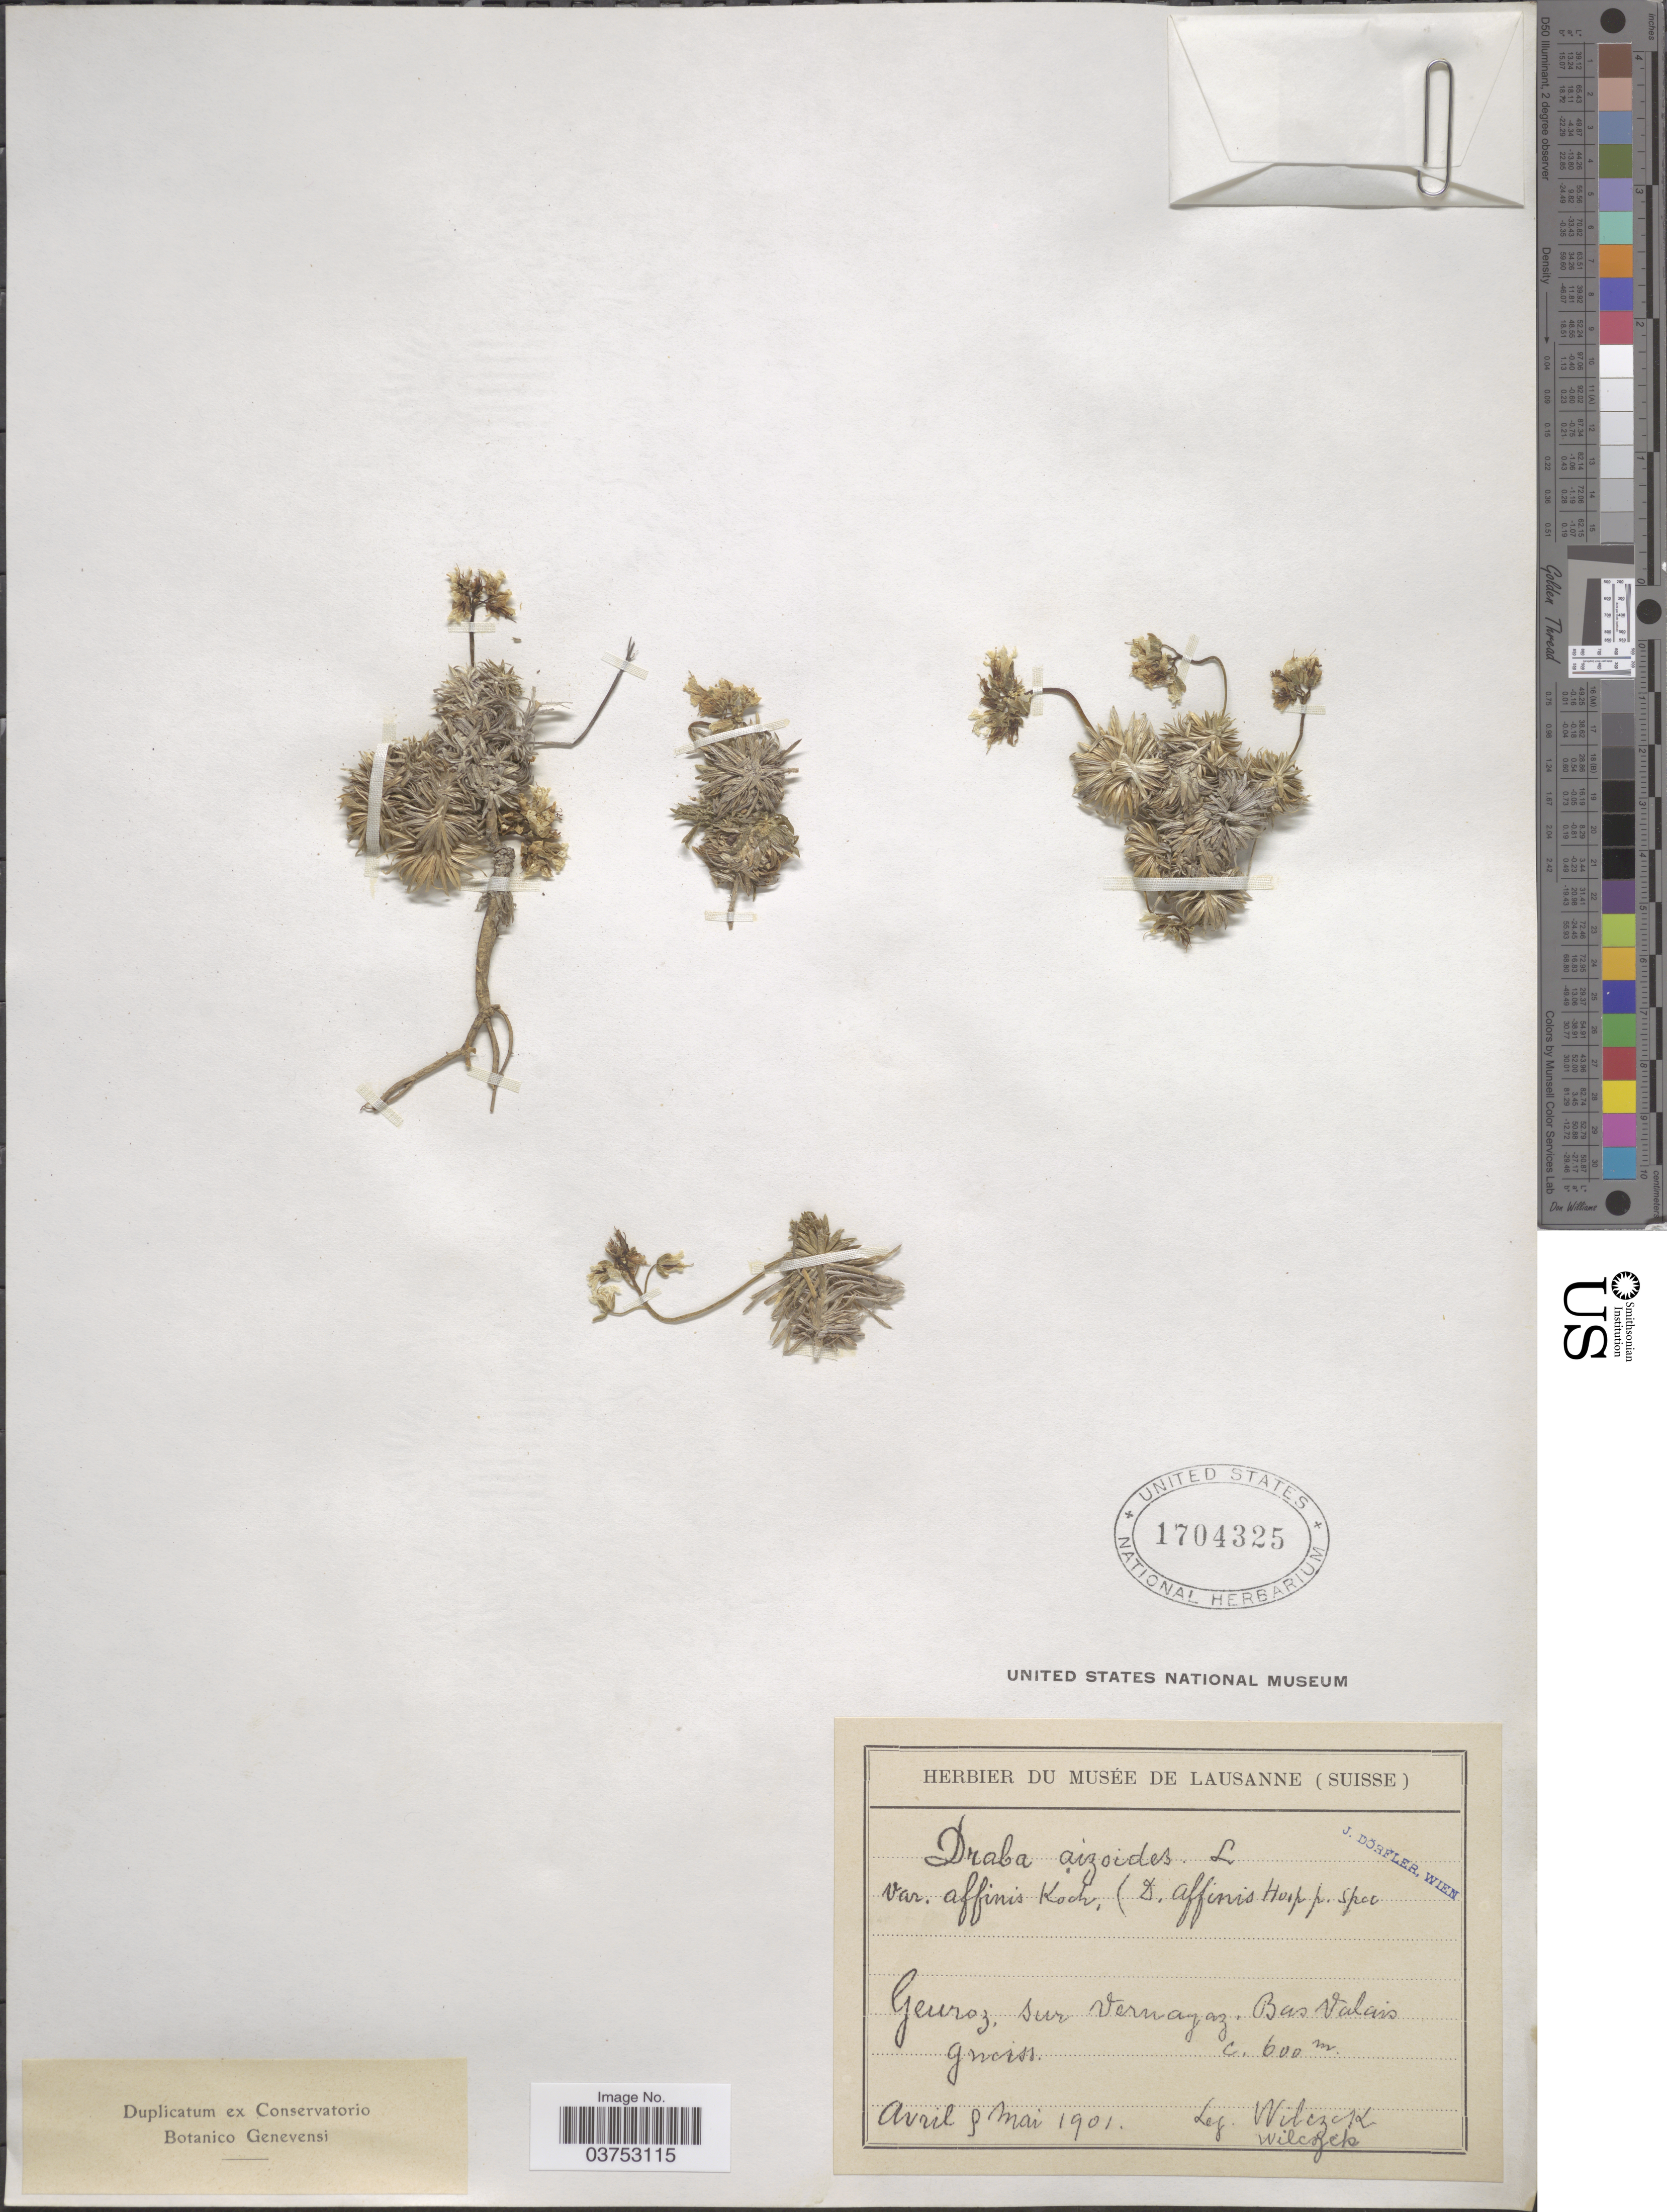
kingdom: Plantae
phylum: Tracheophyta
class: Magnoliopsida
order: Brassicales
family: Brassicaceae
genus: Draba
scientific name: Draba aizoides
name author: L.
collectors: Wilczek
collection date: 1901-04/1901-05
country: Switzerland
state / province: Valais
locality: Geuroz, sur Vernayaz, Bas Valais. Gneiss.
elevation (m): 600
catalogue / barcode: US 1704325